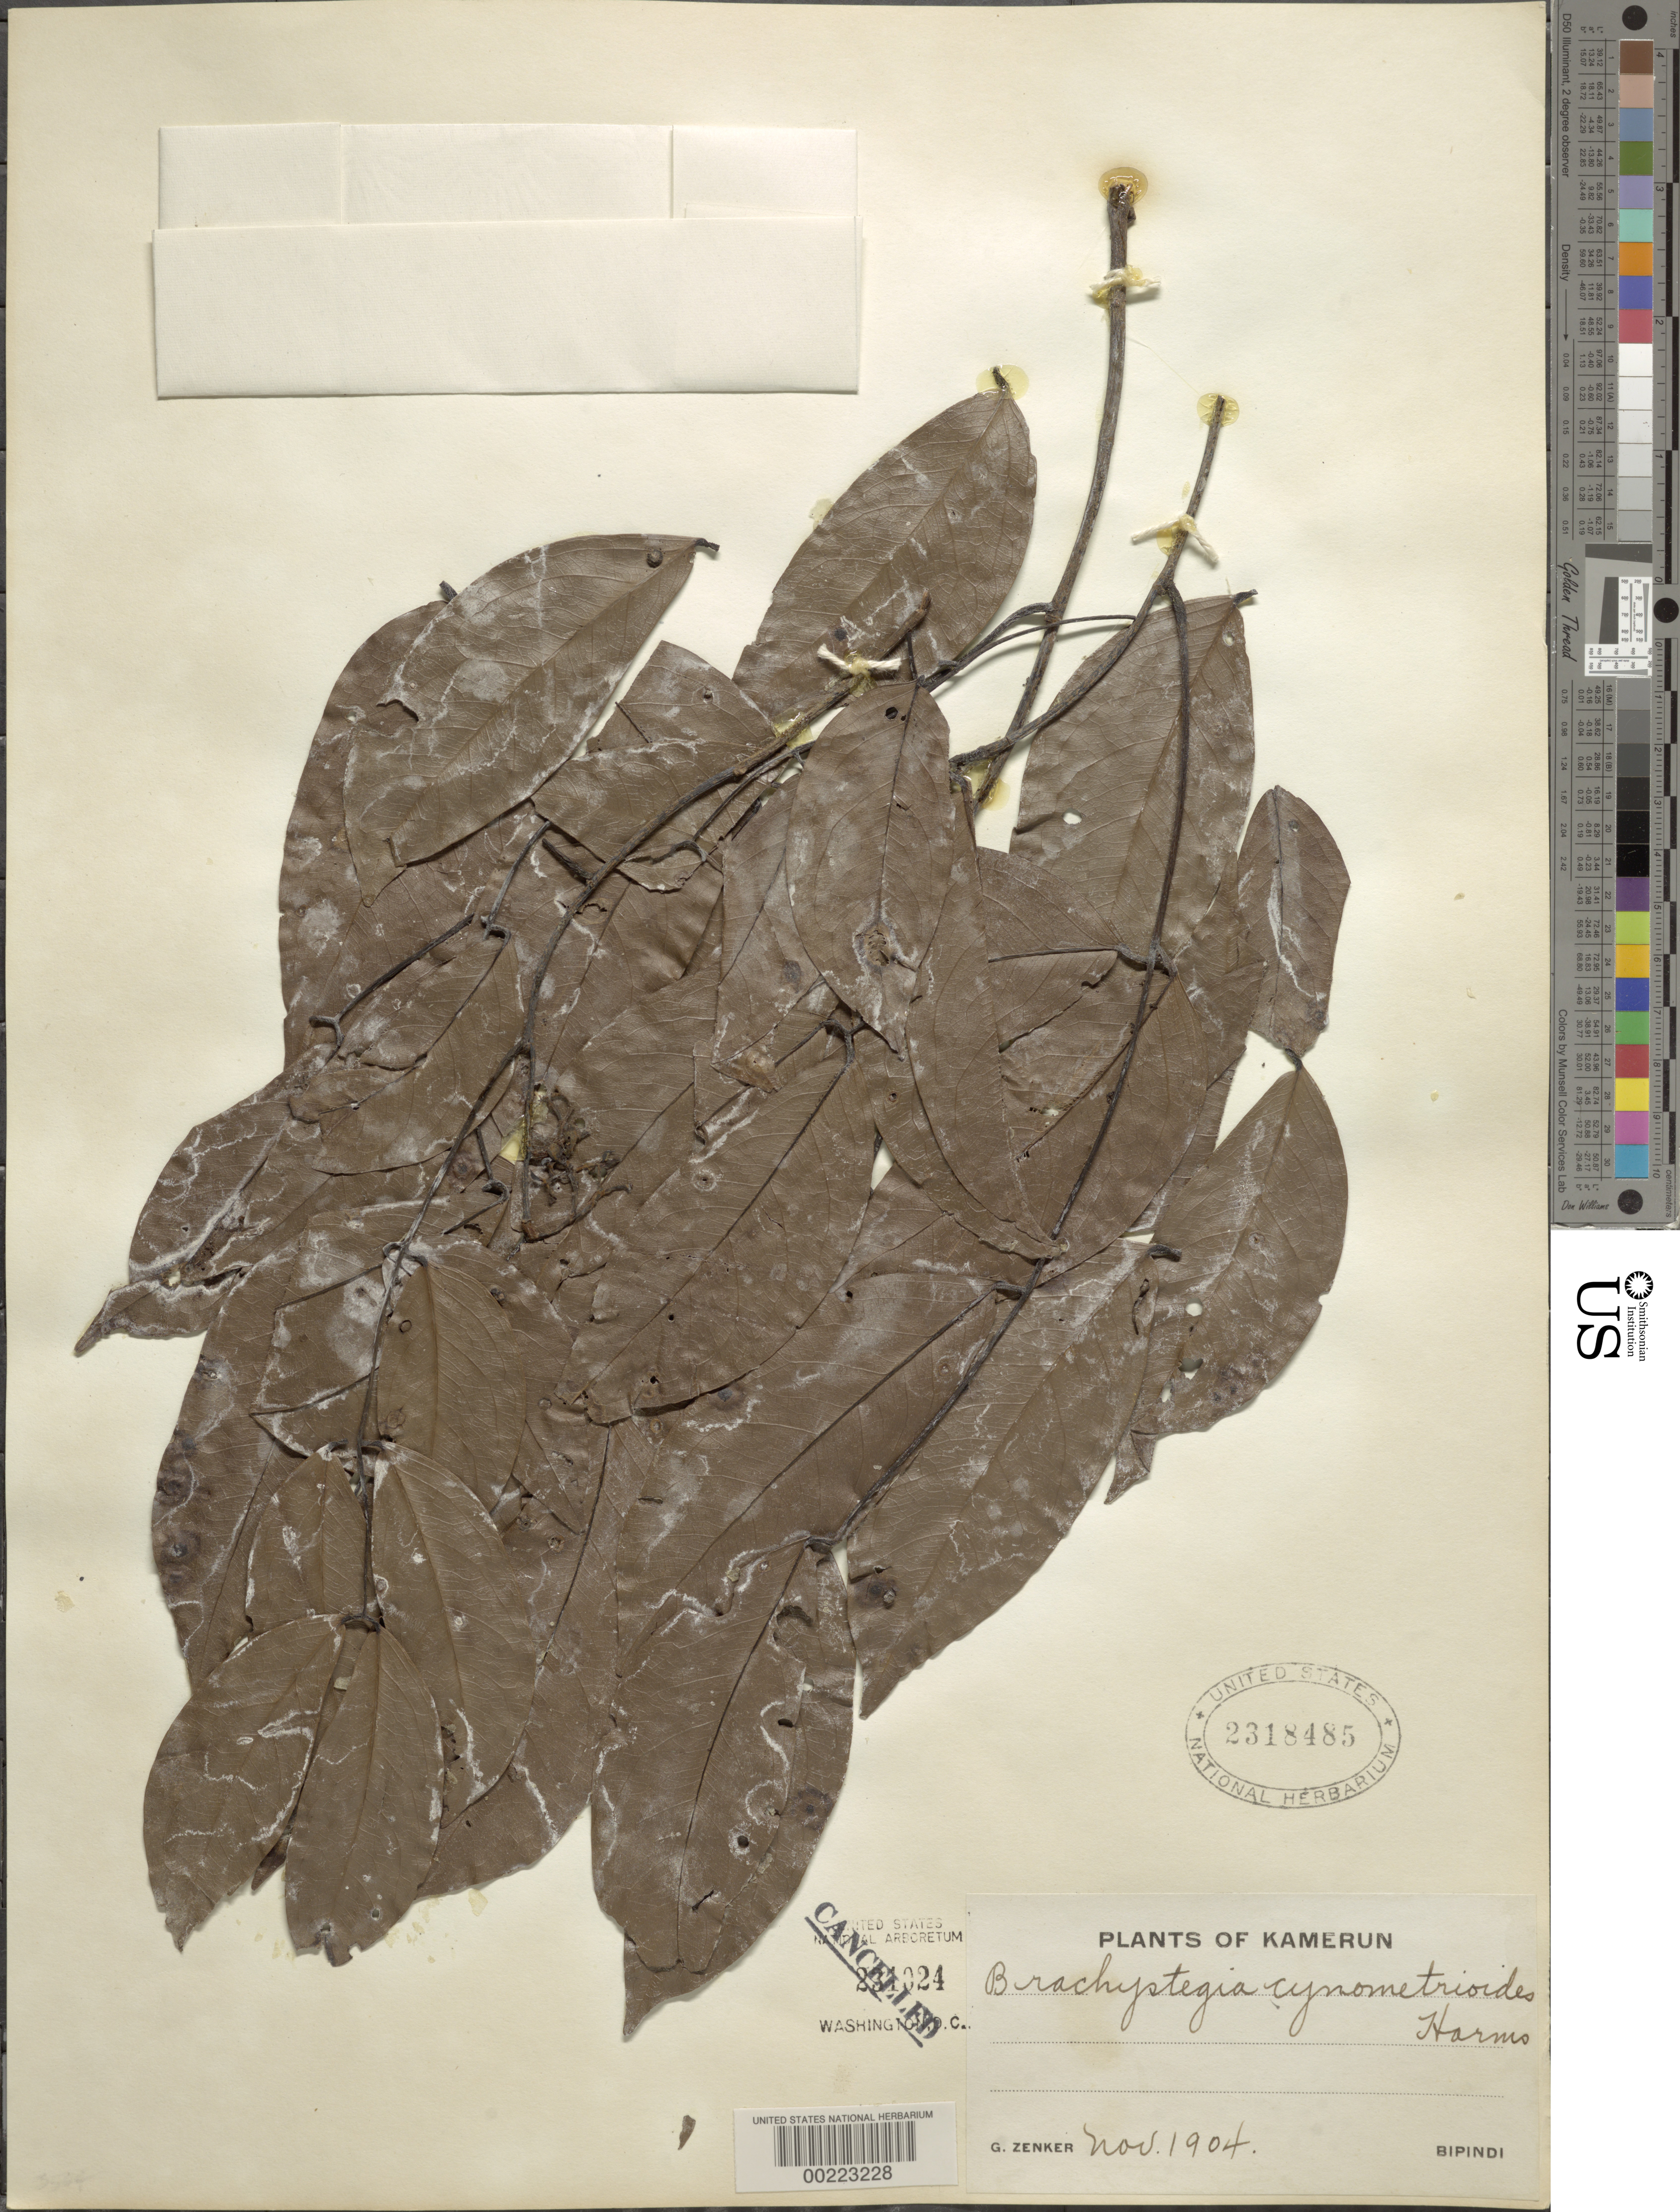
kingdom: Plantae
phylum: Tracheophyta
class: Magnoliopsida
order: Fabales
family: Fabaceae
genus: Brachystegia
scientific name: Brachystegia cynometroides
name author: Harms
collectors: G. A. Zenker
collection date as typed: Nov 1904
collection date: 1904-11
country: Cameroon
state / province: Sud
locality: Bipindi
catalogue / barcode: US 2318485